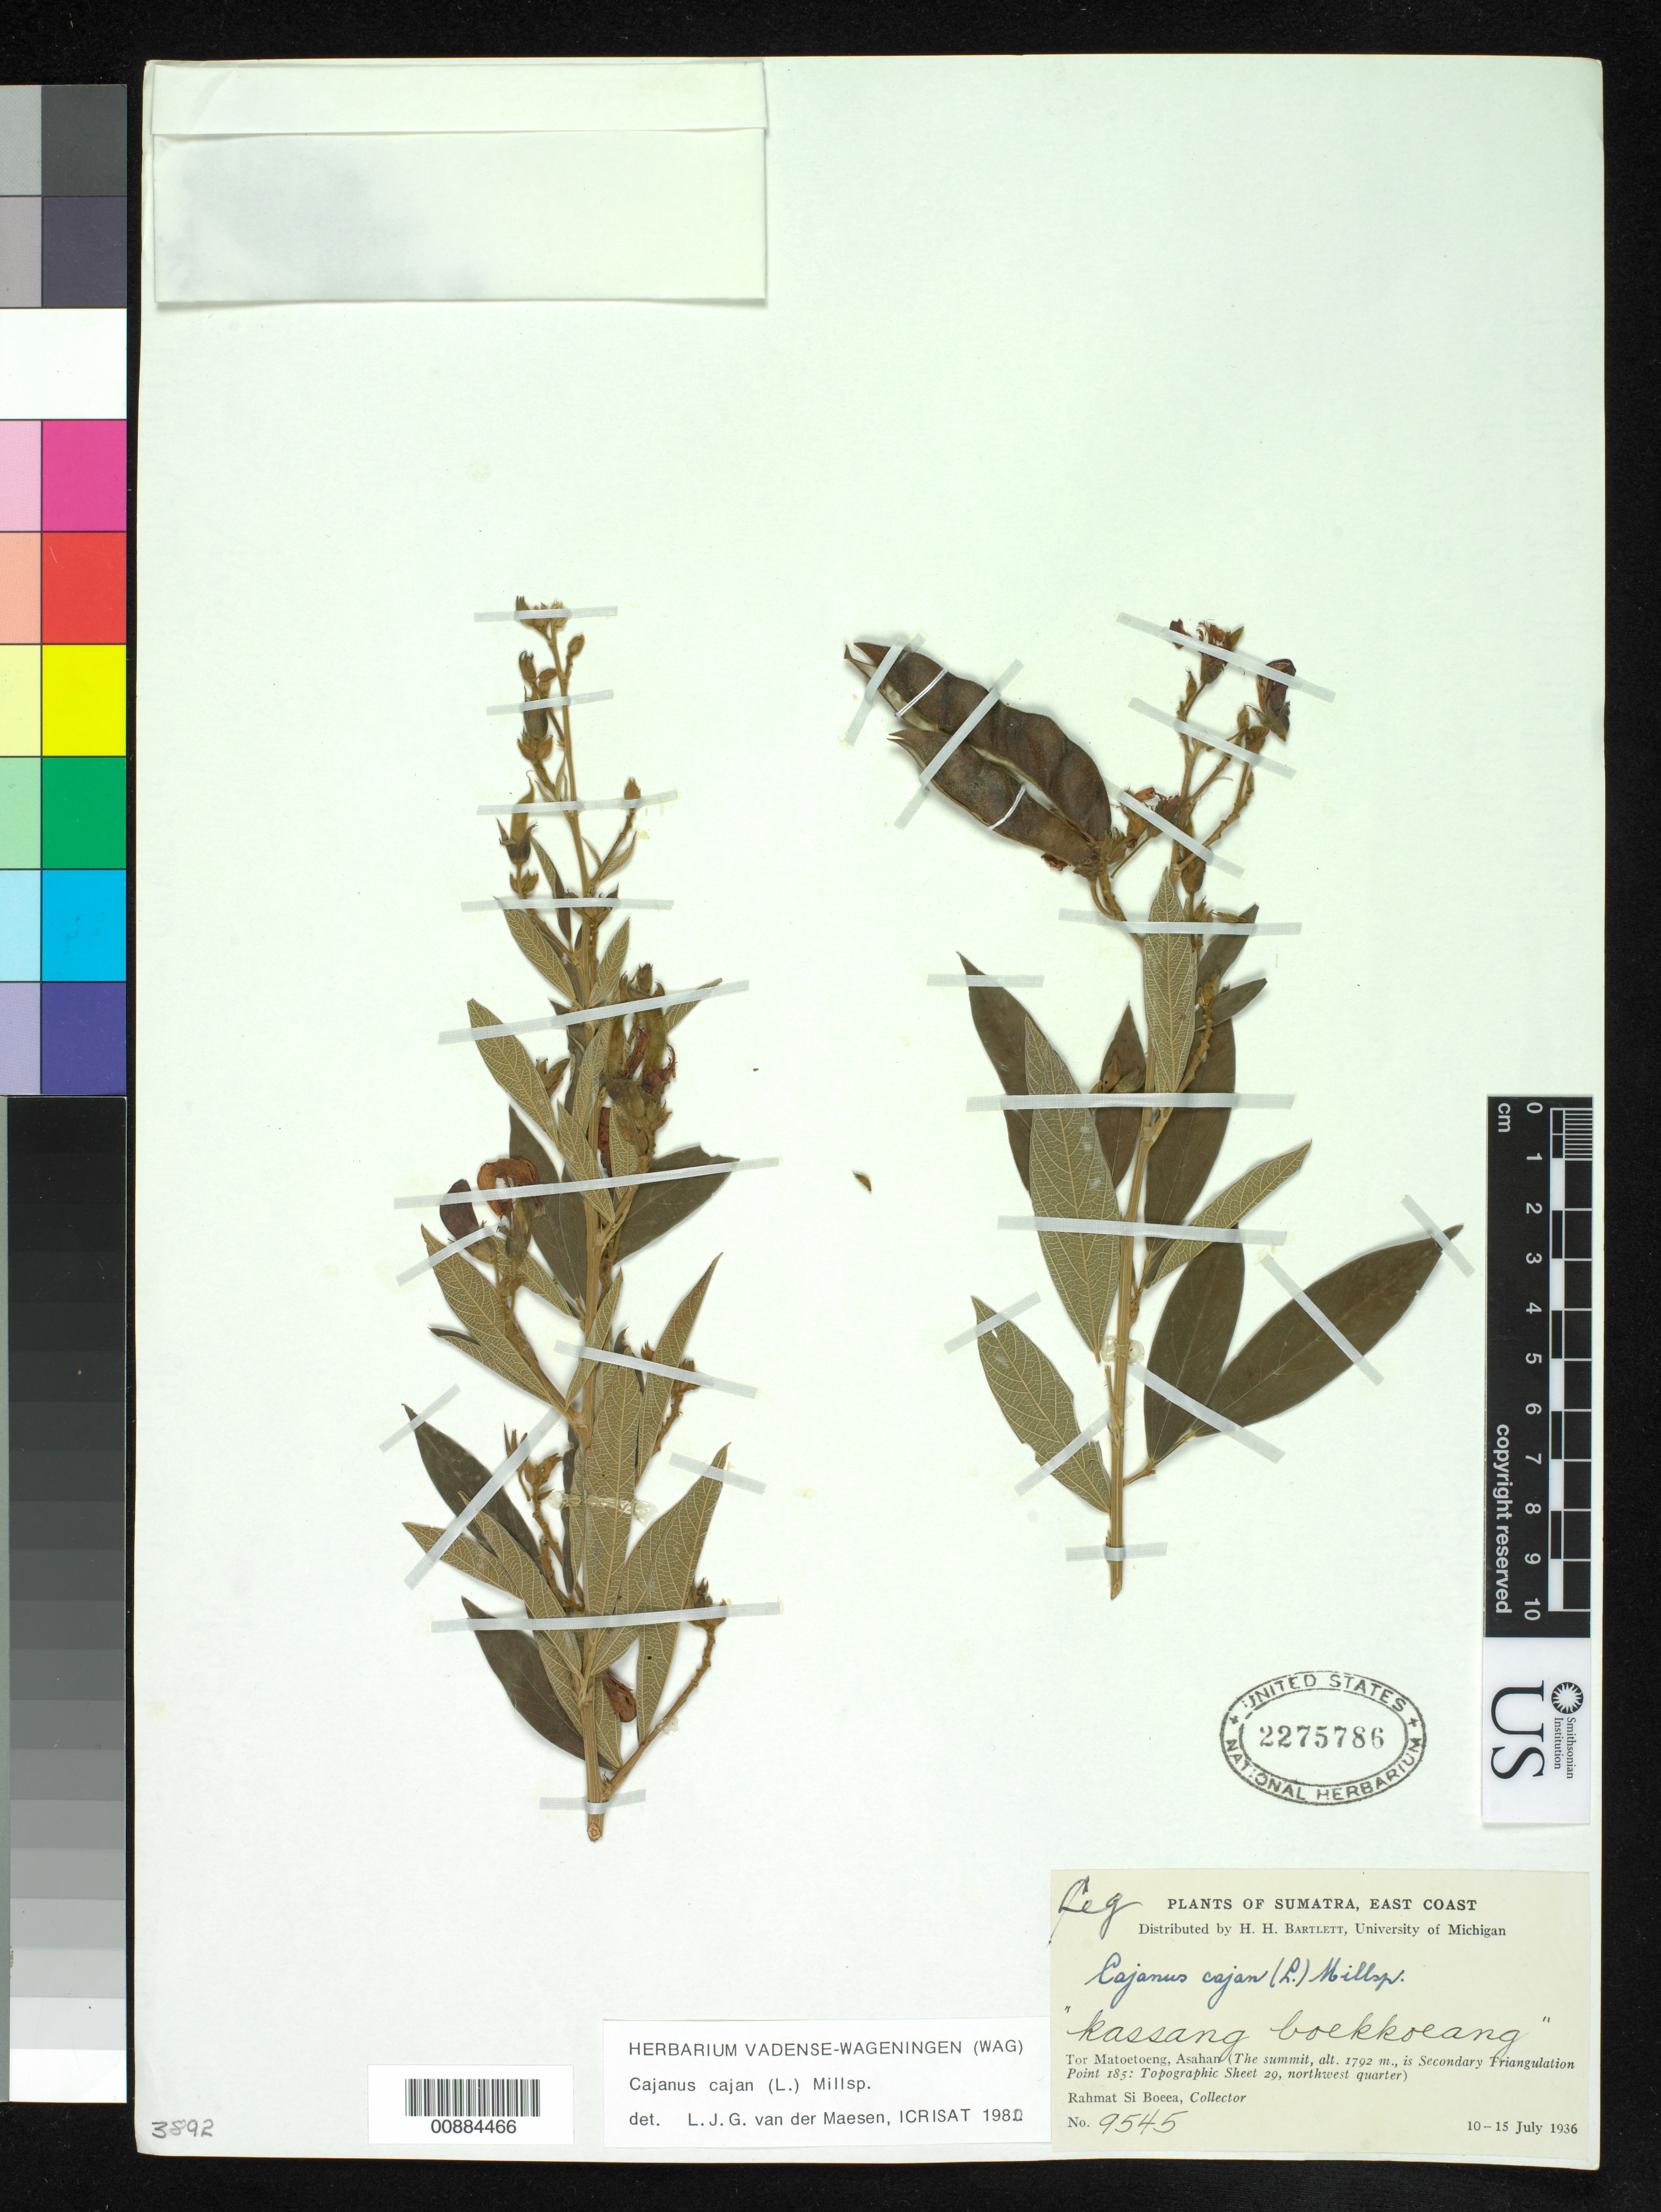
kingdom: Plantae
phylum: Tracheophyta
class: Magnoliopsida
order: Fabales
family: Fabaceae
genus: Cajanus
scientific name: Cajanus cajan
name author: (L.) Huth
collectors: Rahmat Si Boeea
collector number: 9545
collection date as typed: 10 Jul 1936 to 15 Jul 1936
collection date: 1936-07-10/1936-07-15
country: Indonesia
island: Sumatra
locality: Tor Matoetoeng, Asahan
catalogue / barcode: US 2275786